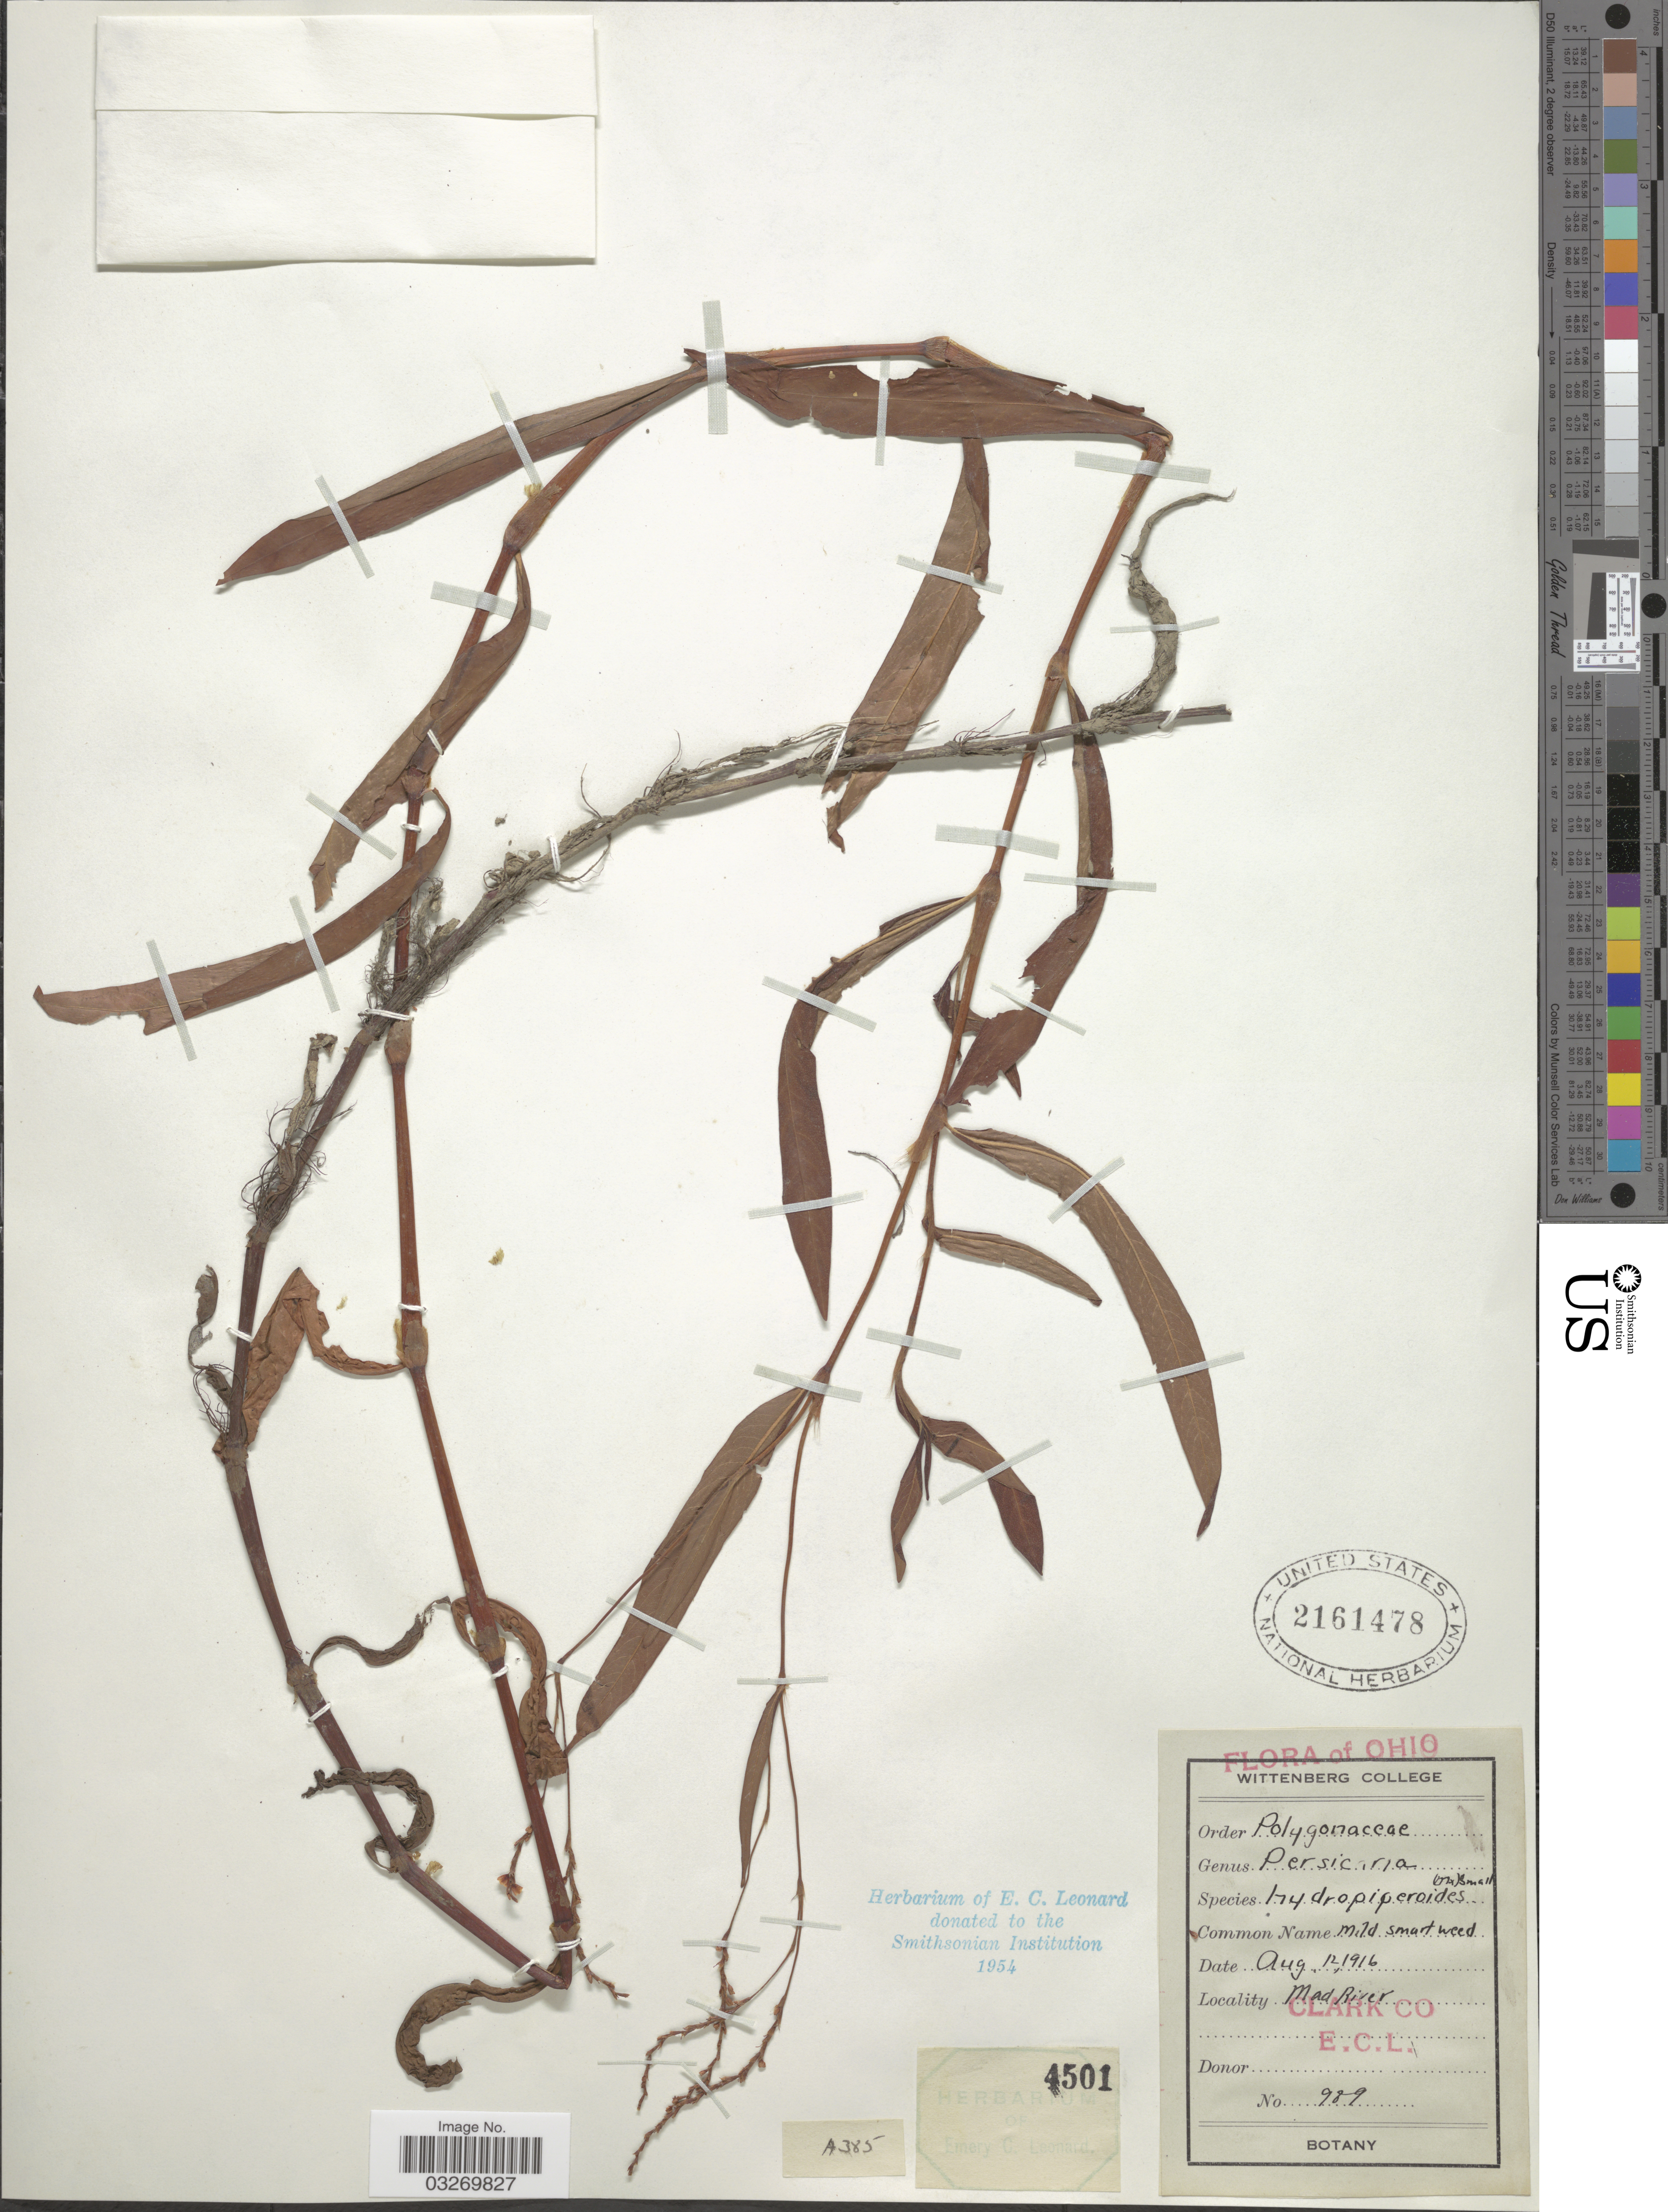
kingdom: Plantae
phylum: Tracheophyta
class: Magnoliopsida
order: Caryophyllales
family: Polygonaceae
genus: Persicaria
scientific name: Persicaria hydropiperoides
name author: (Michx.) Small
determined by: Atha, D. E.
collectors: E. C. Leonard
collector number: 989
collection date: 1916-08-12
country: United States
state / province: Ohio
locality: Mad River. Clark Co.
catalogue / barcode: US 2161478